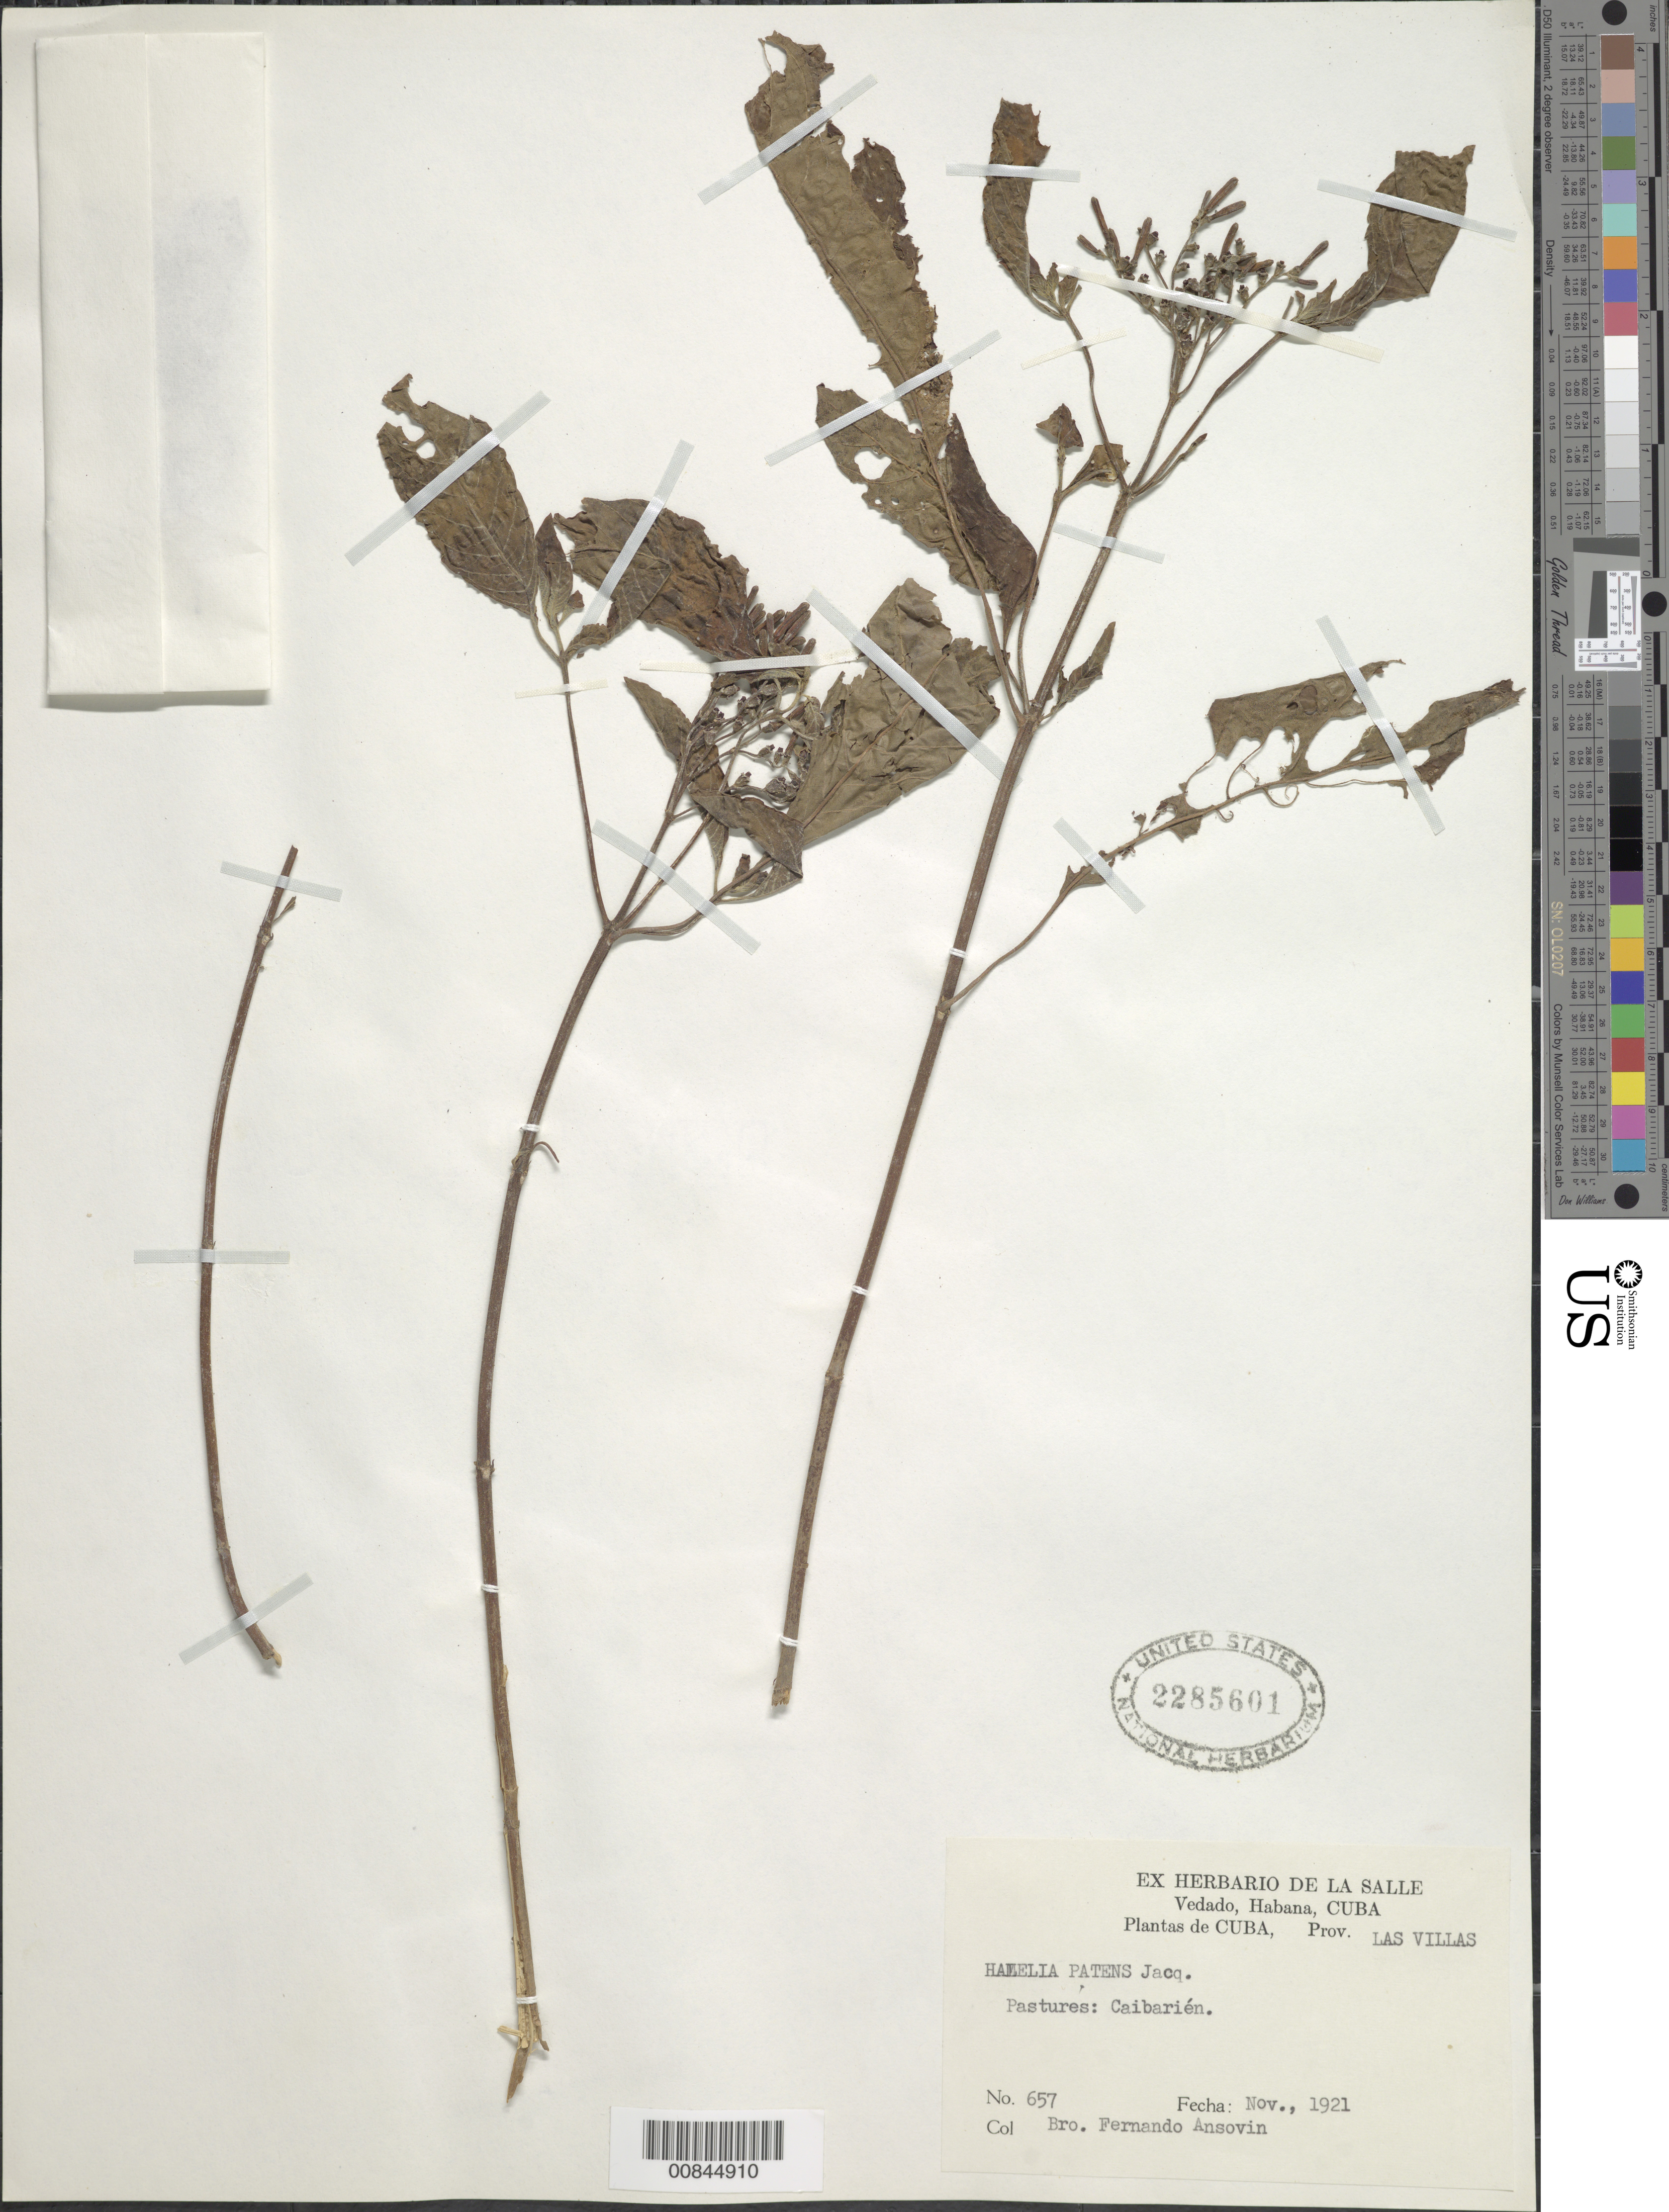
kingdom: Plantae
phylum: Tracheophyta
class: Magnoliopsida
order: Gentianales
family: Rubiaceae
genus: Hamelia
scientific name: Hamelia patens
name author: Jacq.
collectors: F. Ansovin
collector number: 657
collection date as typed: Nov 1921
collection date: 1921-11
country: Cuba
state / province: Las Villas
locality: Vedado, Habana. Pastures: Caribarién.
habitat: Pastures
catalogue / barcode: US 2285601